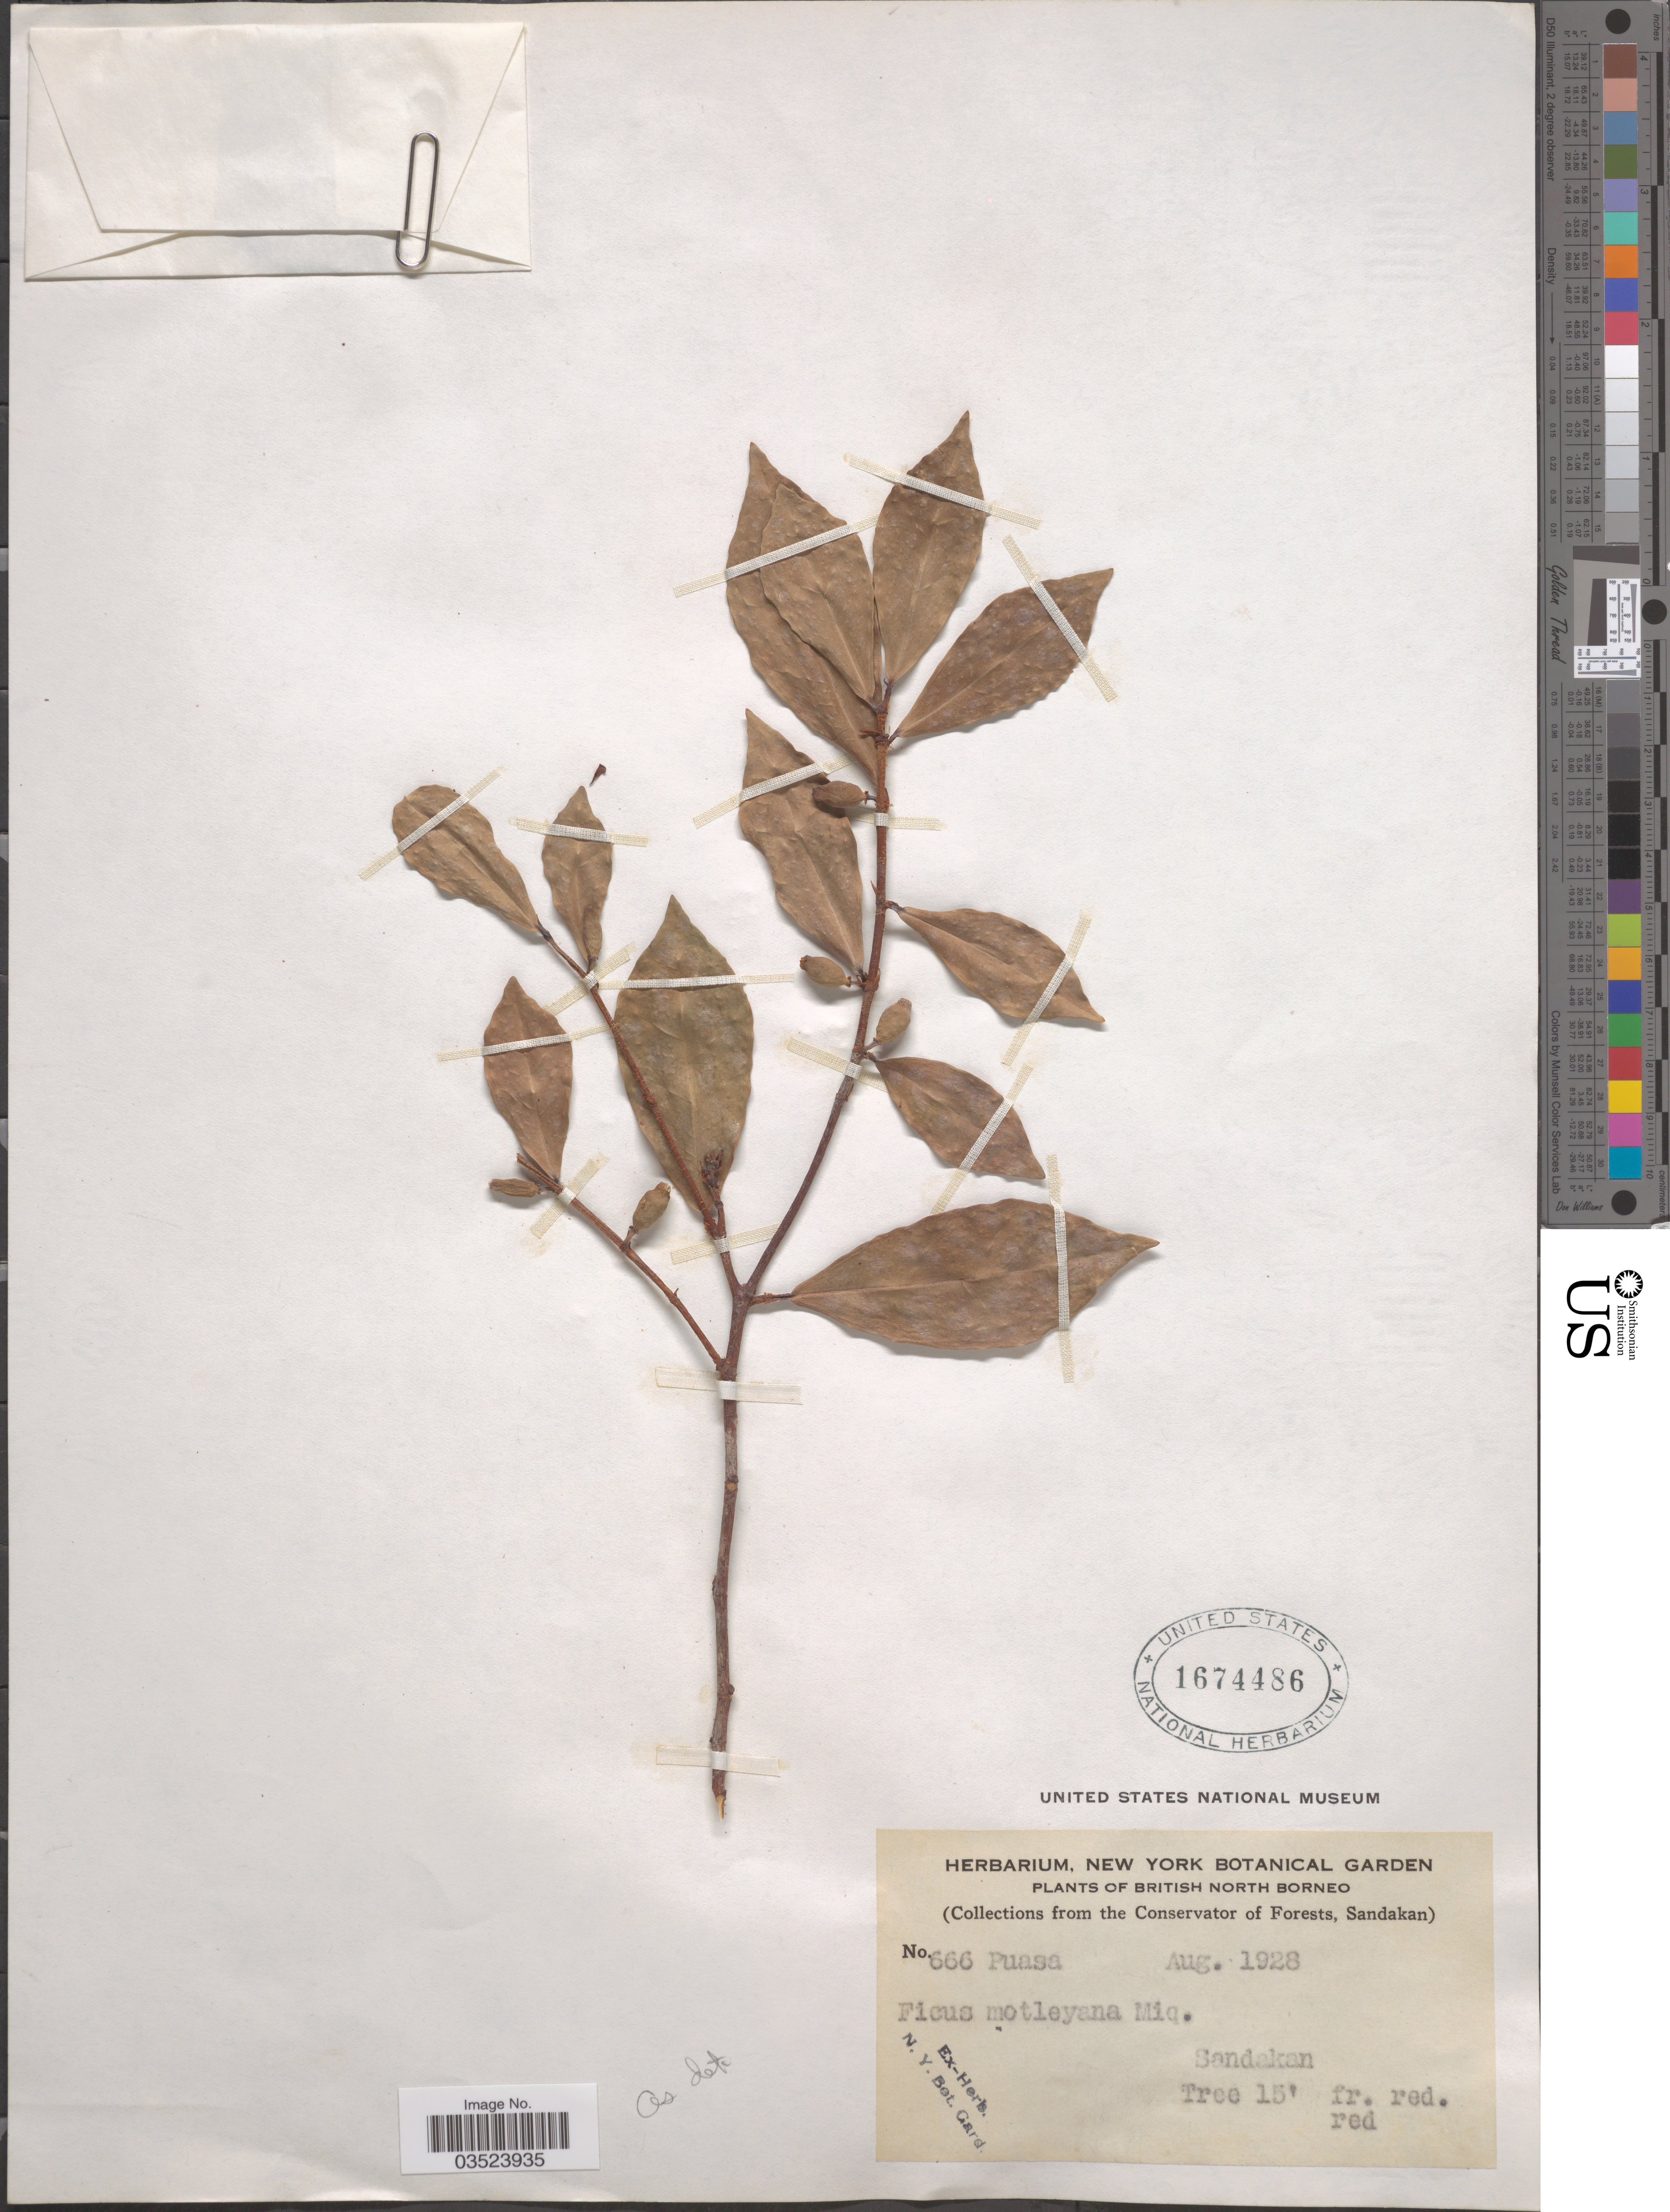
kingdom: Plantae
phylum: Tracheophyta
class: Magnoliopsida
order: Rosales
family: Moraceae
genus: Ficus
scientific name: Ficus motleyana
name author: Miq.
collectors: Puasa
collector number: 666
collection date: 1928-08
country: Malaysia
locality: British North Borneo. Sandakan.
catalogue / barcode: US 1674486